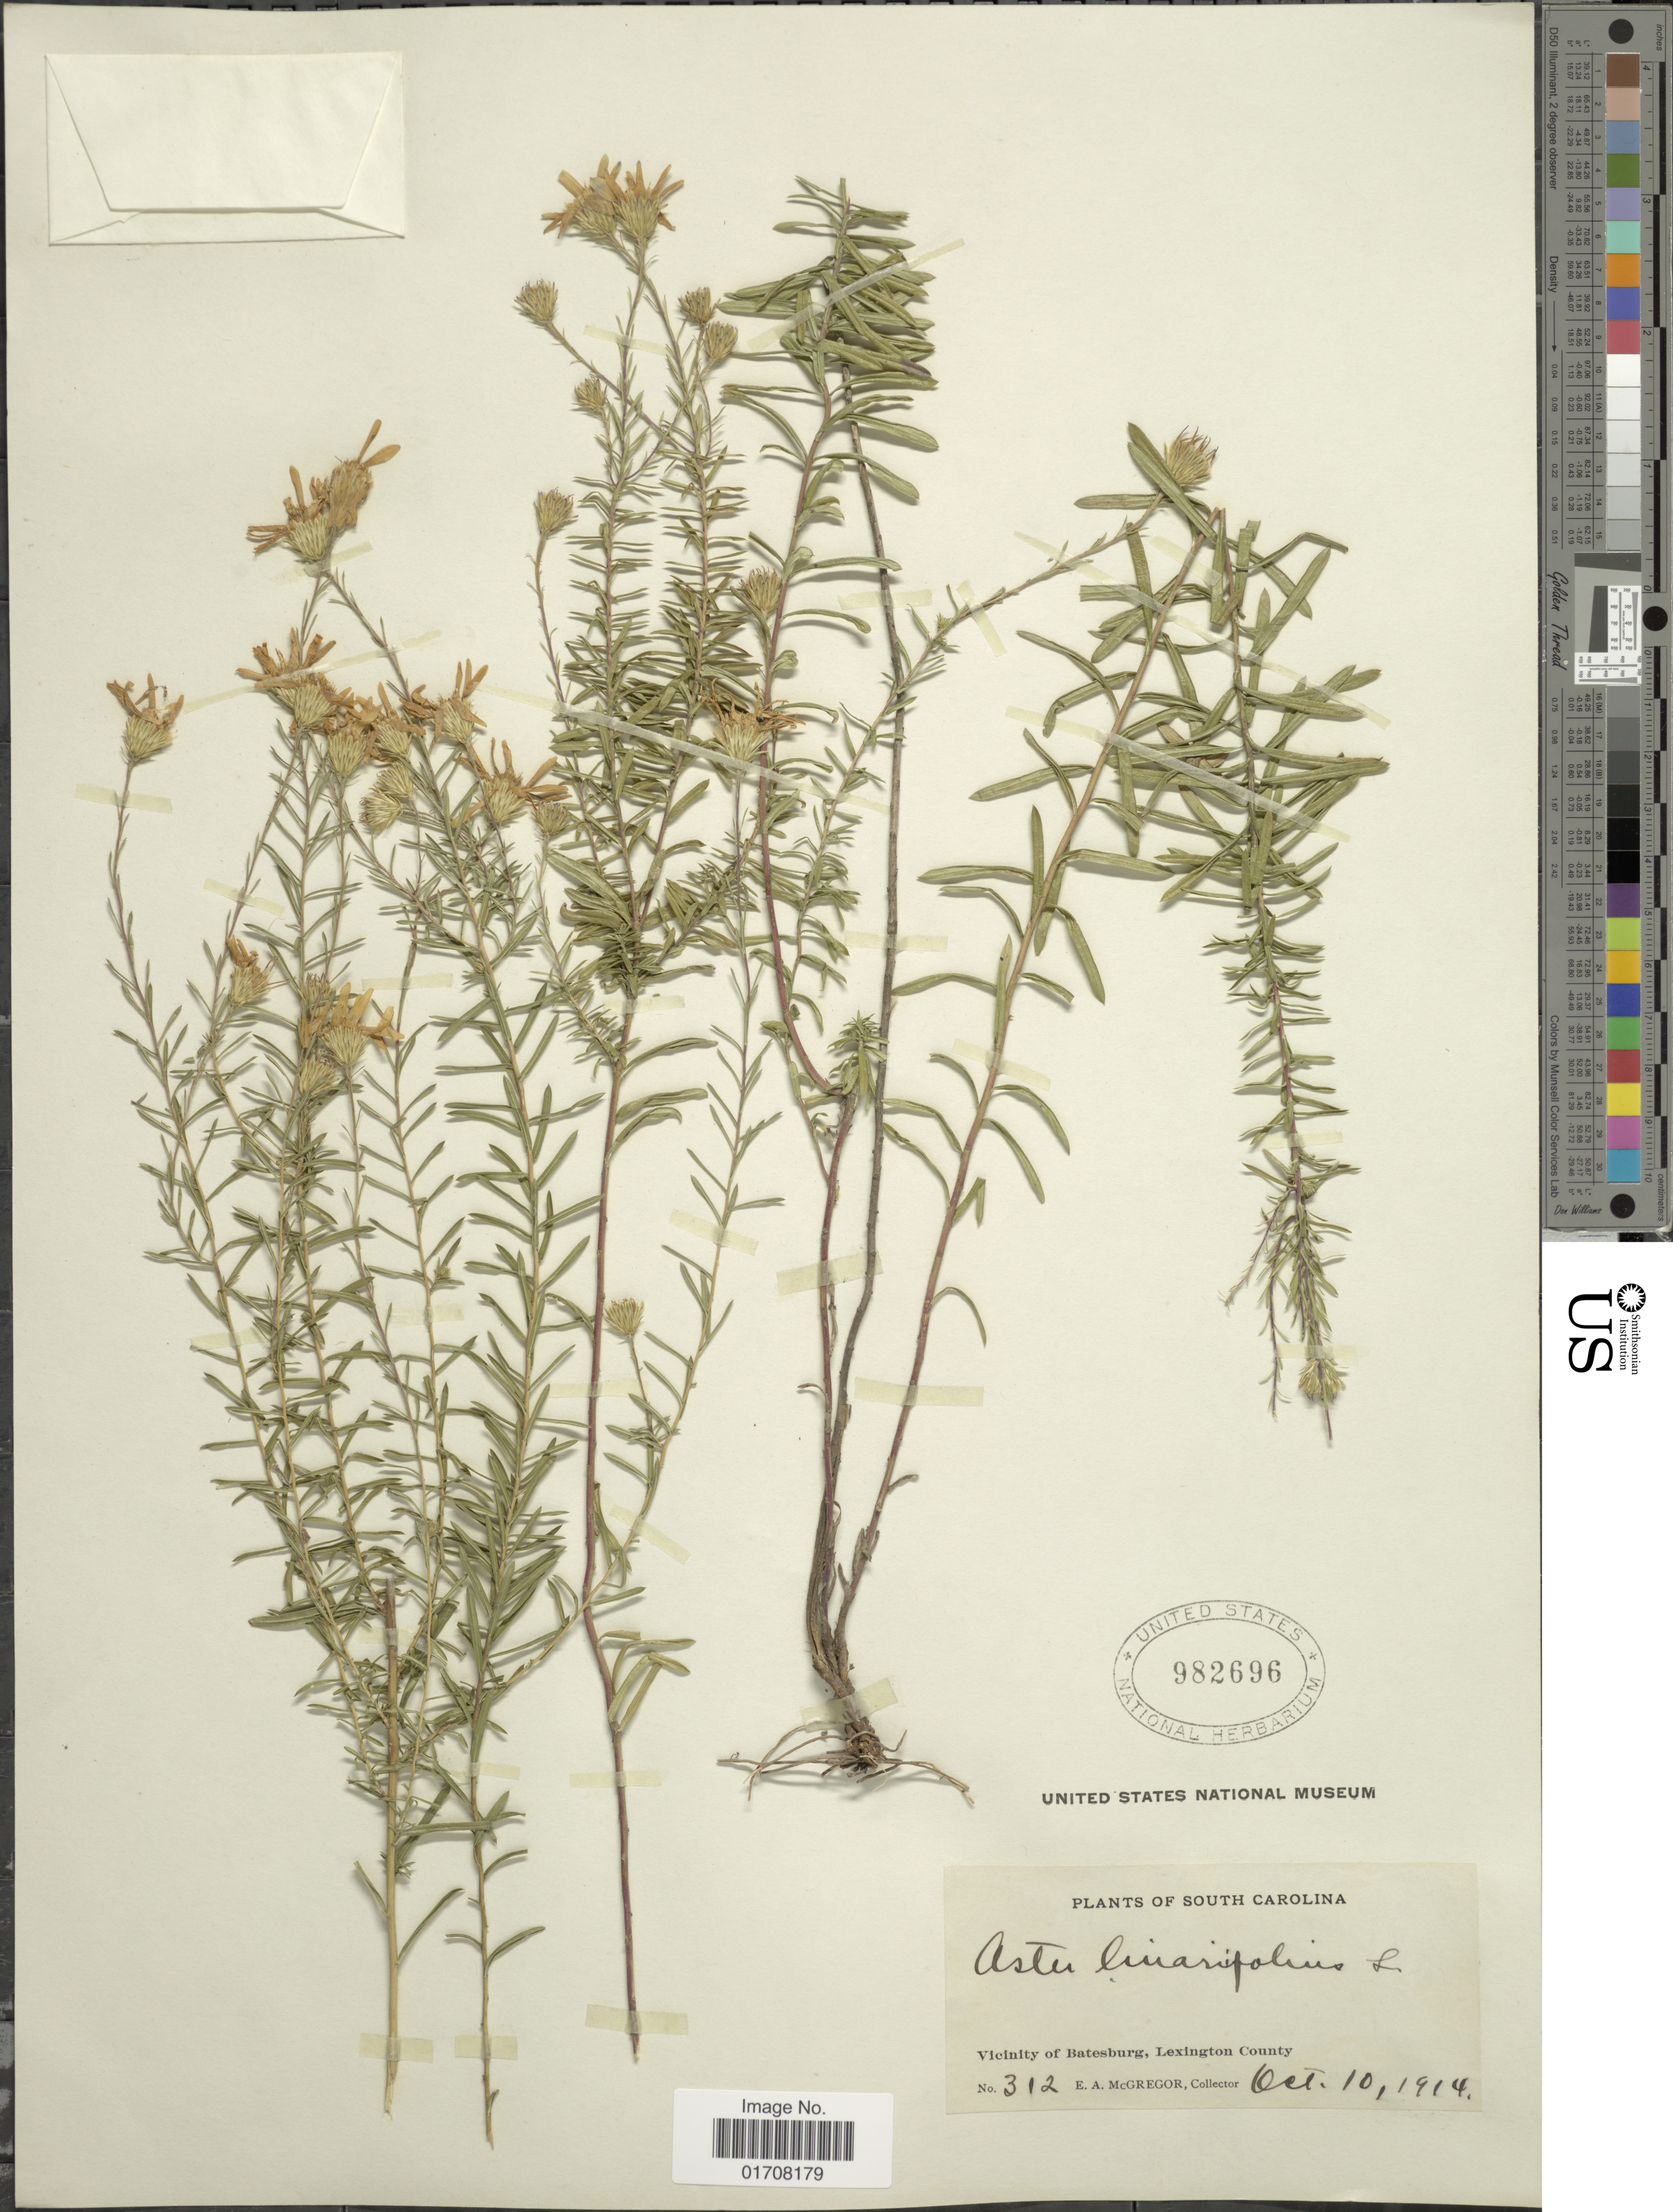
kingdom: Plantae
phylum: Tracheophyta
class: Magnoliopsida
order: Asterales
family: Asteraceae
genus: Ionactis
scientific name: Ionactis linariifolia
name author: (L.) Greene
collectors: E. A. McGregor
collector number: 312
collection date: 1914-10-10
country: United States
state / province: South Carolina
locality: Vicinity of Batesburg, Lexington County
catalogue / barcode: US 982696